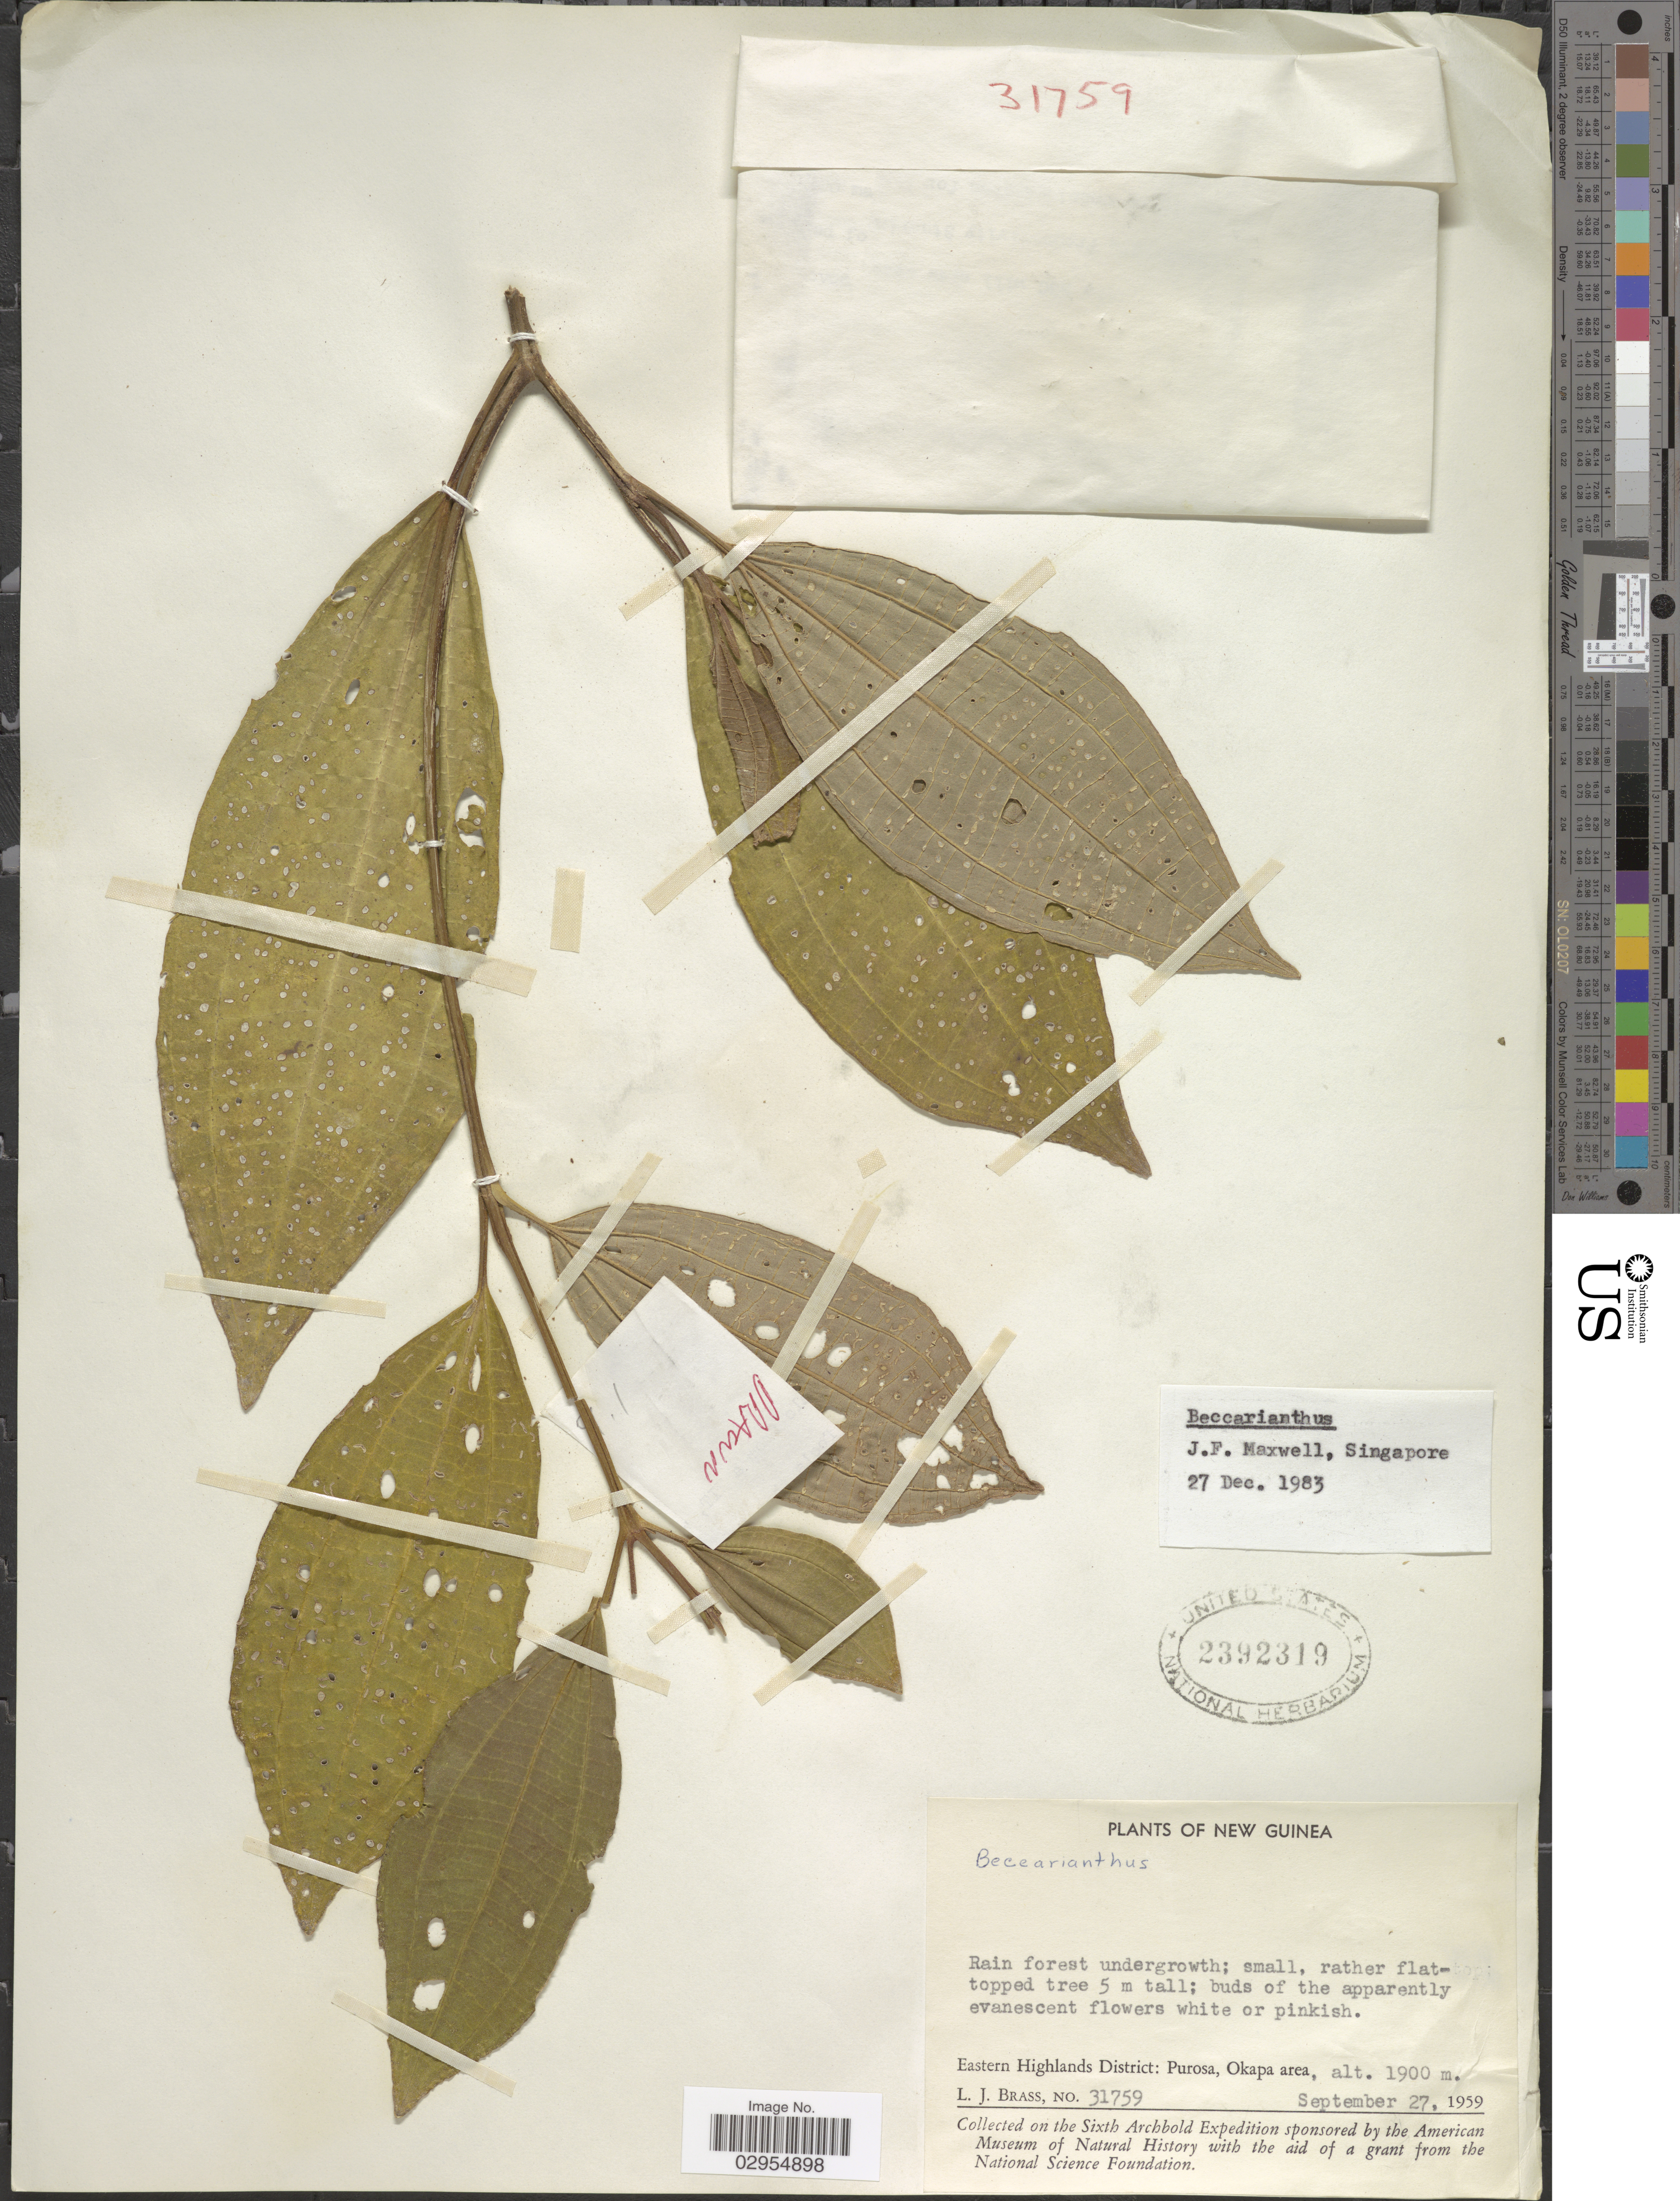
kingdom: Plantae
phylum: Tracheophyta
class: Magnoliopsida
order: Myrtales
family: Melastomataceae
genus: Beccarianthus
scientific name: Beccarianthus sp.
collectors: L. J. Brass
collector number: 31759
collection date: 1959-09-27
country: Papua New Guinea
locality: New Guinea. Eastern Highlands District: Purosa, Okapa area.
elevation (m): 1900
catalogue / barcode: US 2392319